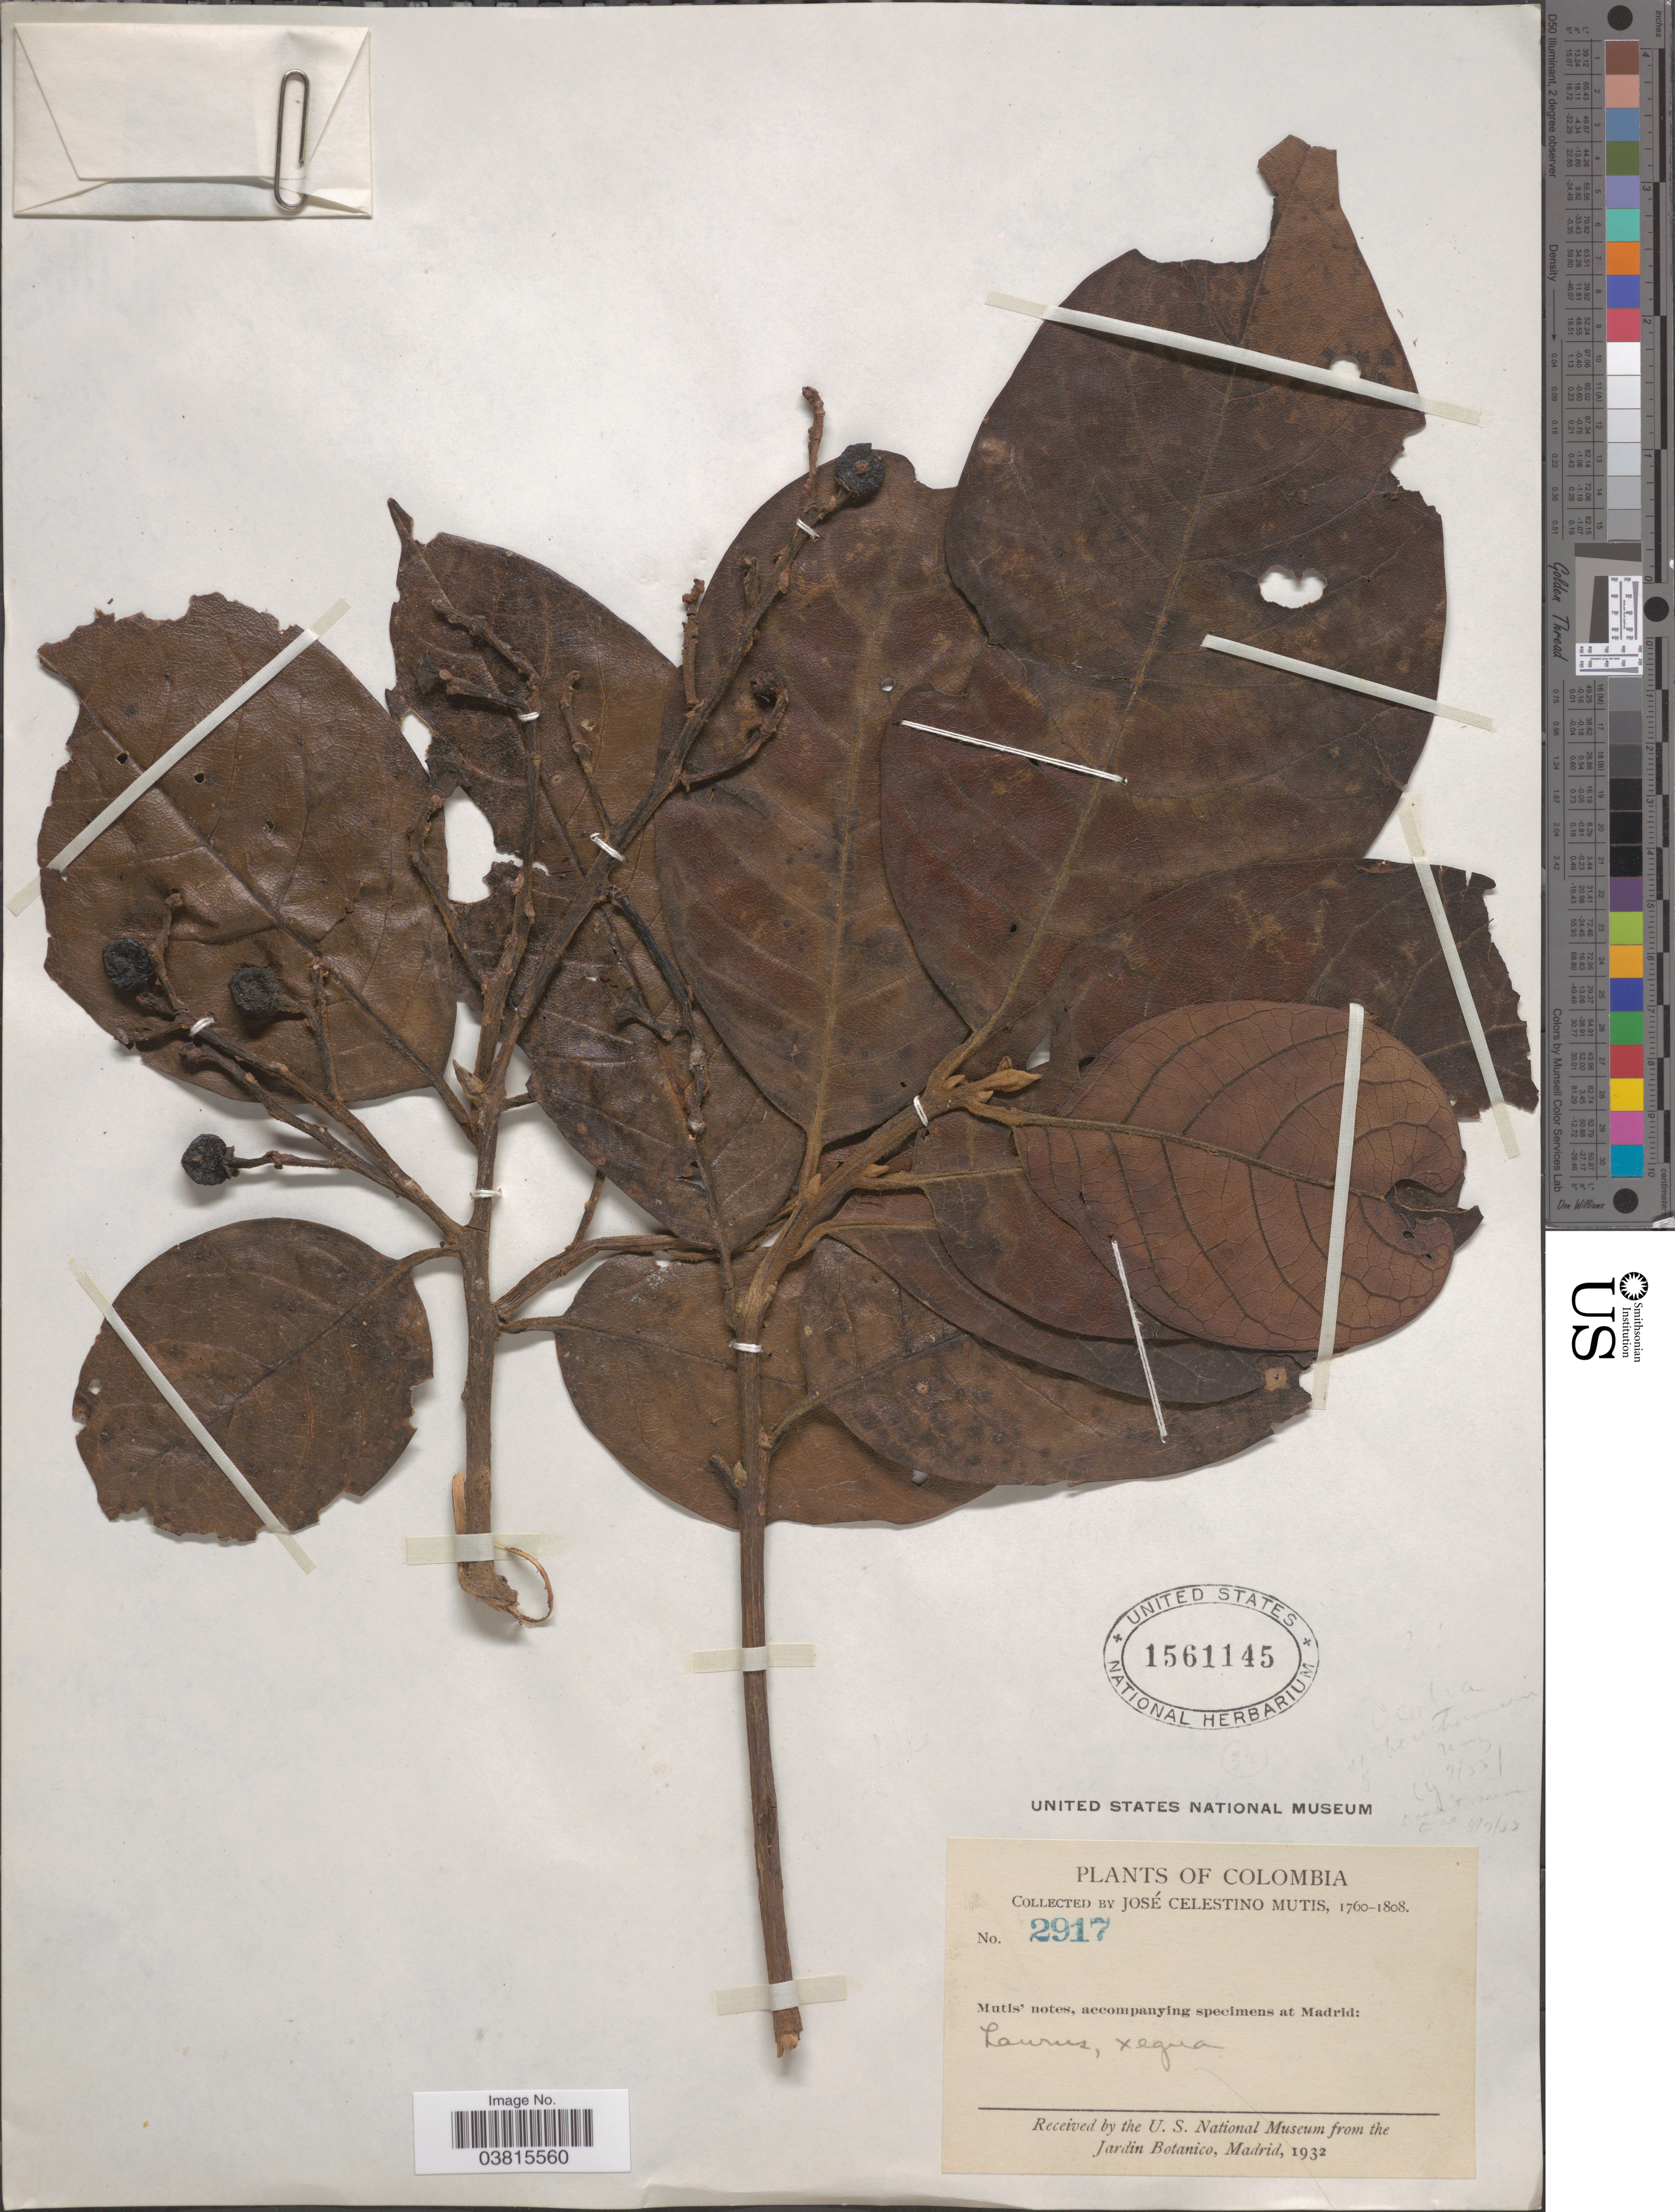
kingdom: Plantae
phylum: Tracheophyta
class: Magnoliopsida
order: Laurales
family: Lauraceae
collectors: J. C. B. Mutis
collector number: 2917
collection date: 1760/1808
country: Colombia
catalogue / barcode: US 1561145